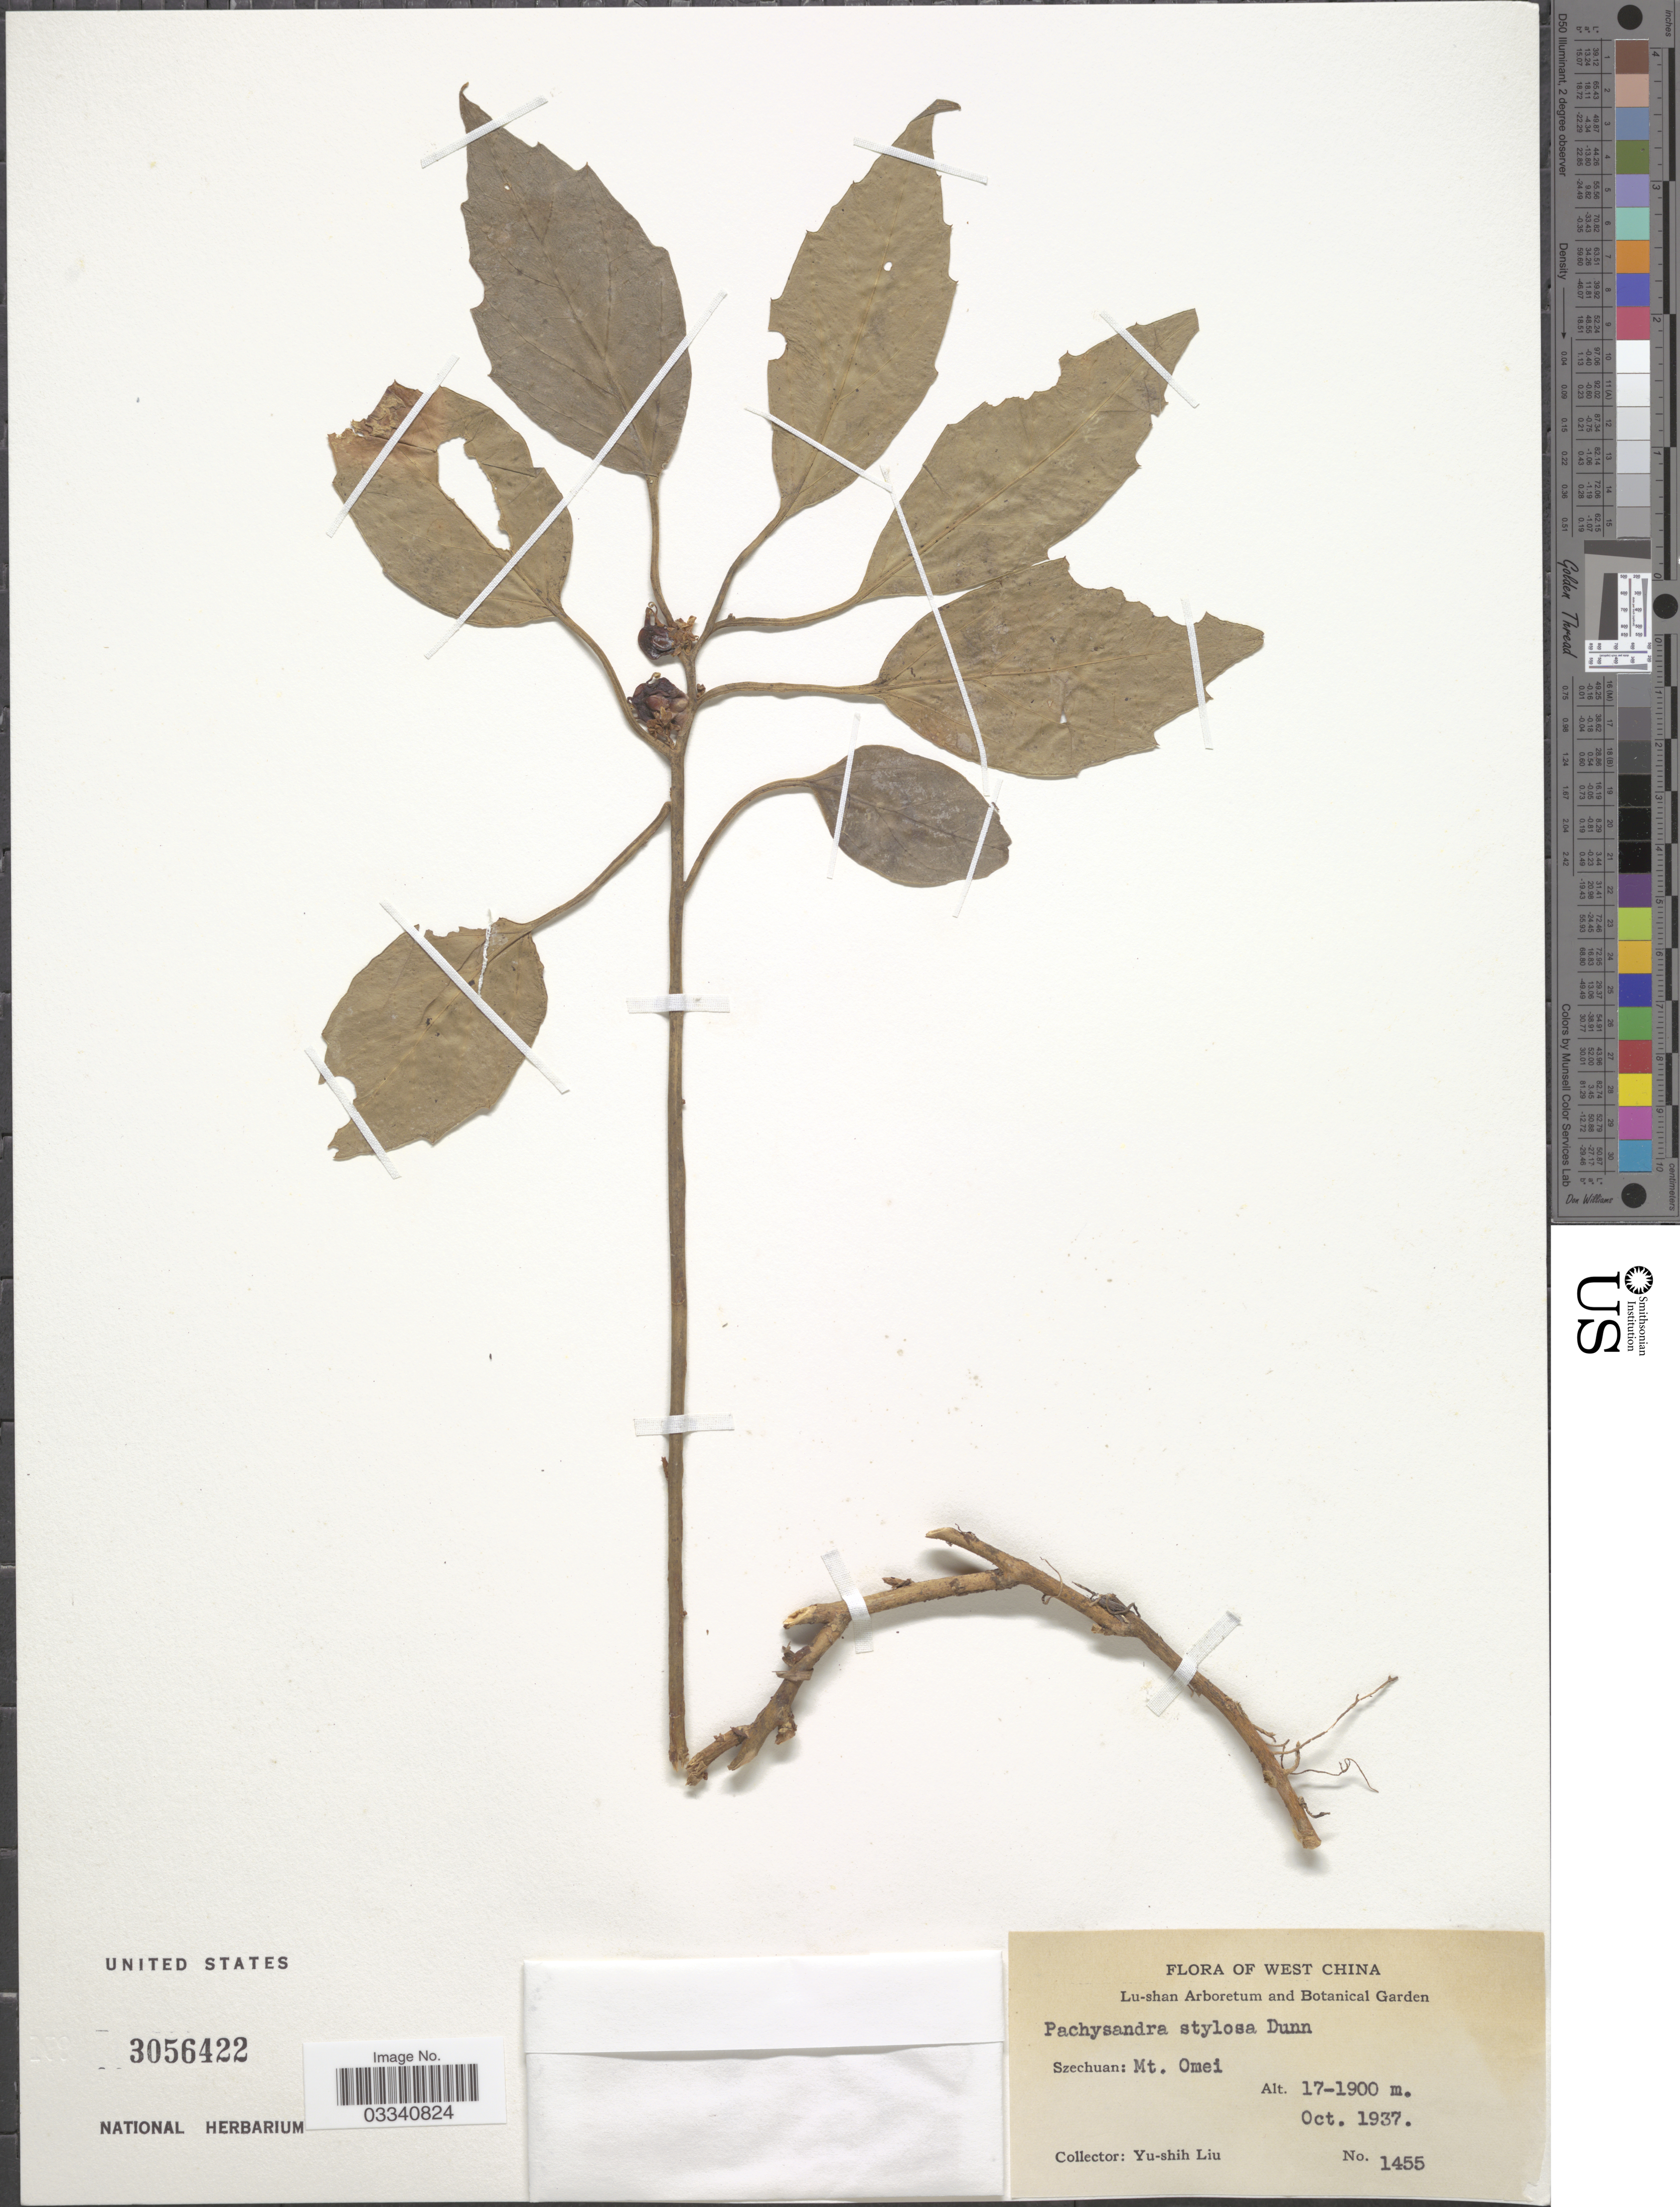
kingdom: Plantae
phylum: Tracheophyta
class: Magnoliopsida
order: Buxales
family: Buxaceae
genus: Pachysandra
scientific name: Pachysandra stylosa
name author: Dunn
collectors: Y.-S. Liu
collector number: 1455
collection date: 1937-10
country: China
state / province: Sichuan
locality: West China. Szechuan: Mt. Omei.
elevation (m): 1700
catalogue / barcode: US 3056422